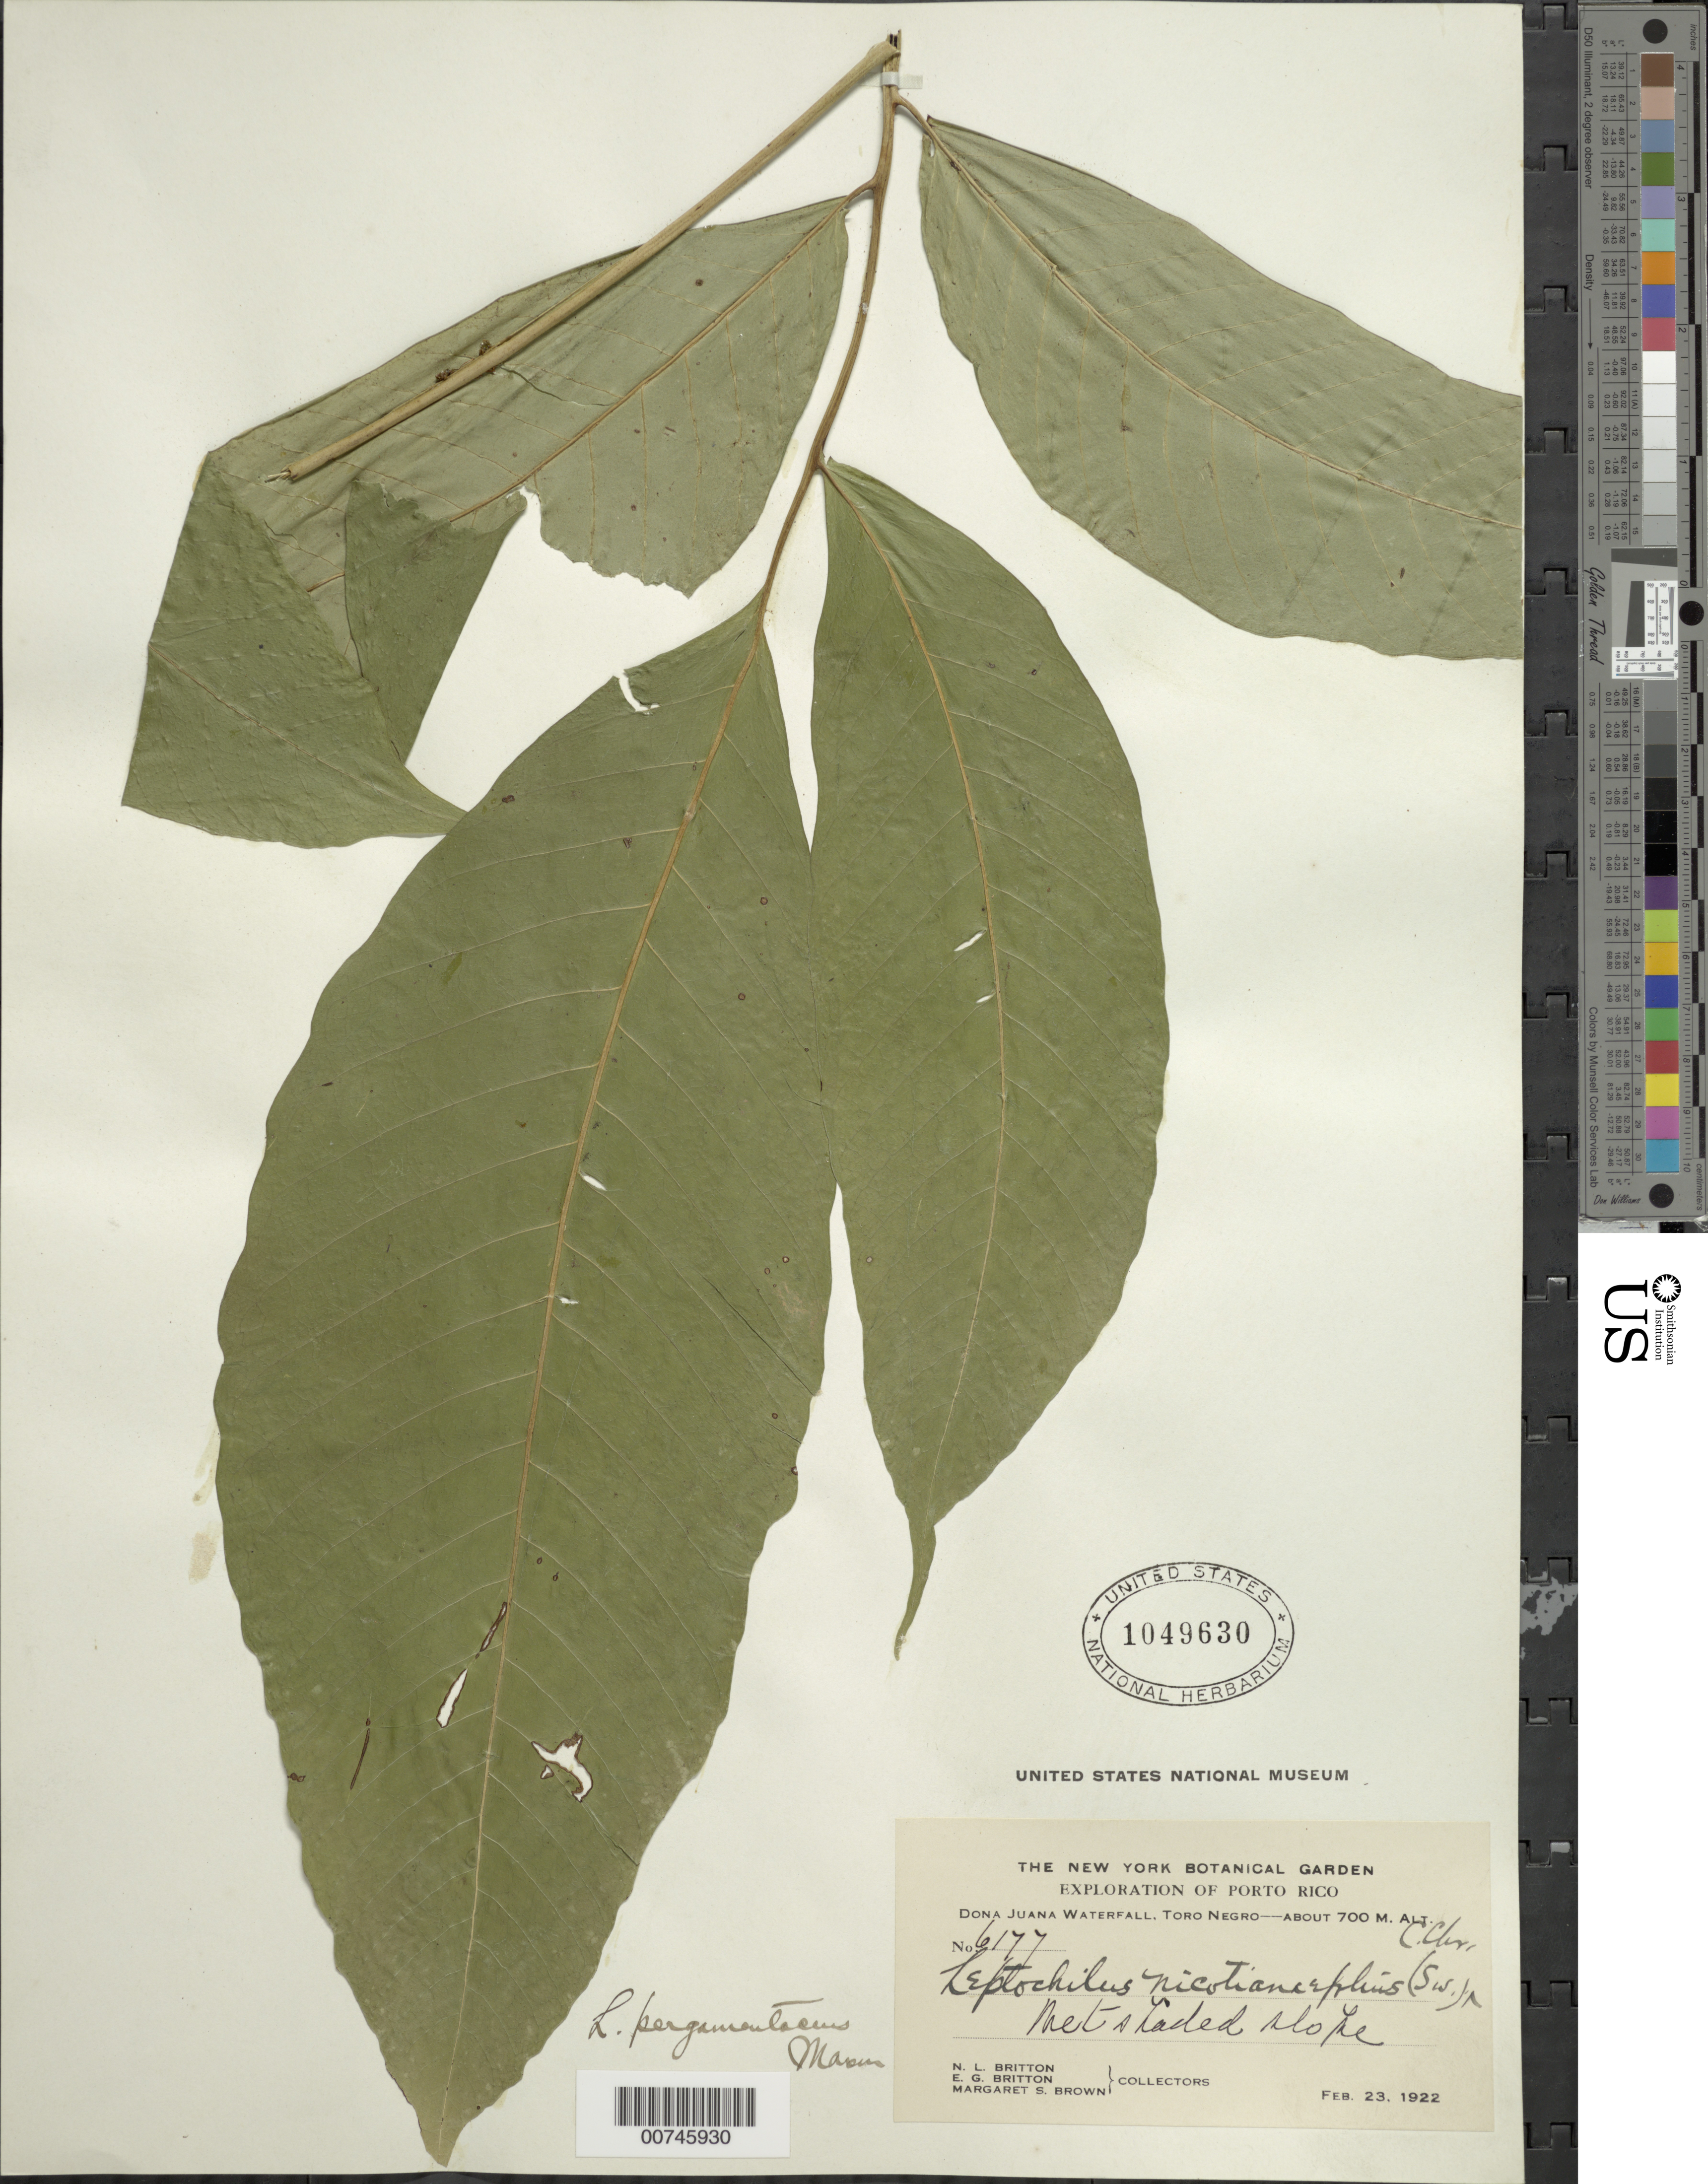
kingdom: Plantae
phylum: Tracheophyta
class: Polypodiopsida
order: Polypodiales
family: Dryopteridaceae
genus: Mickelia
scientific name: Mickelia pergamentacea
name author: (Maxon) R.C. Moran et al.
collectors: N. Britton, E. G. Britton & M. S. Brown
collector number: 6177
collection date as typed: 23 Feb 1922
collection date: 1922-02-23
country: Puerto Rico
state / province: Villalba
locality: Doña Juana Waterfall, Toro Negro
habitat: Wet shaded slope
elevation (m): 700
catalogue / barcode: US 1049630